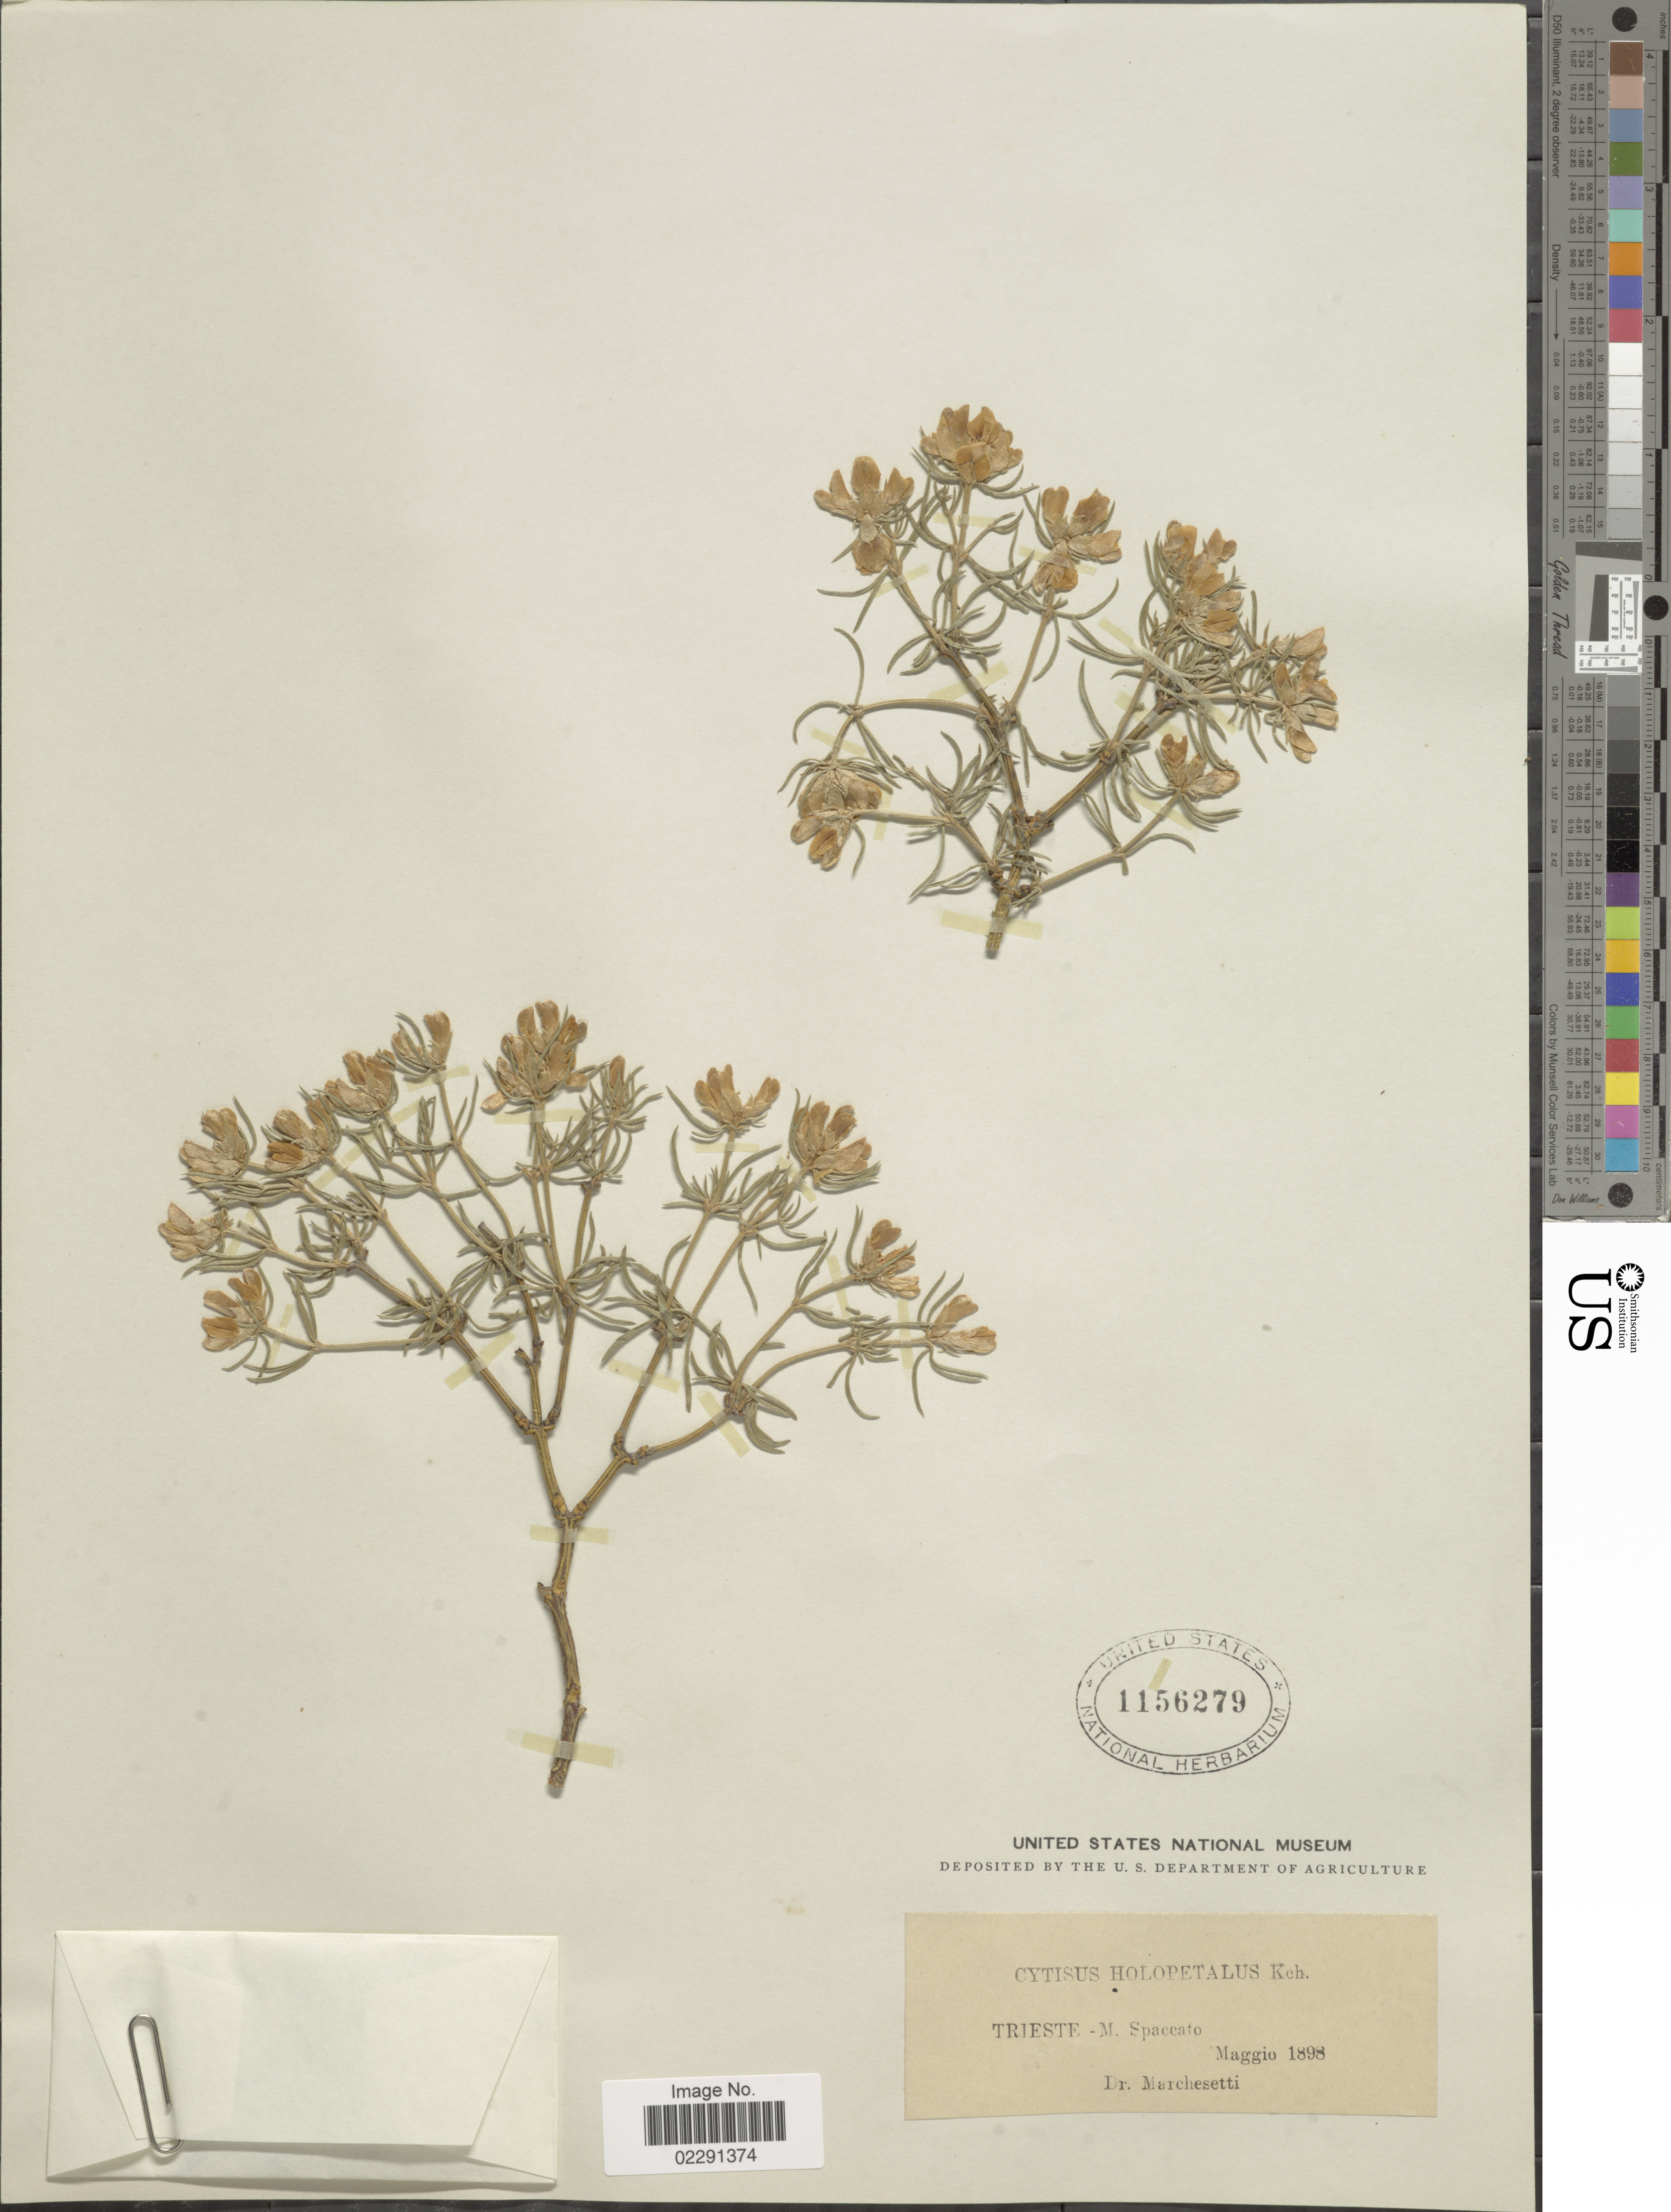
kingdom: Plantae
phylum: Tracheophyta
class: Magnoliopsida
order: Fabales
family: Fabaceae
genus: Genista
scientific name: Genista holopetala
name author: (Fleischm. & W.D.J. Koch) Bald.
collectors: -. Marchesetti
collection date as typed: Maggio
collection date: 1898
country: Italy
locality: Trieste-M. Spaccato.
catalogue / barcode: US 1156279